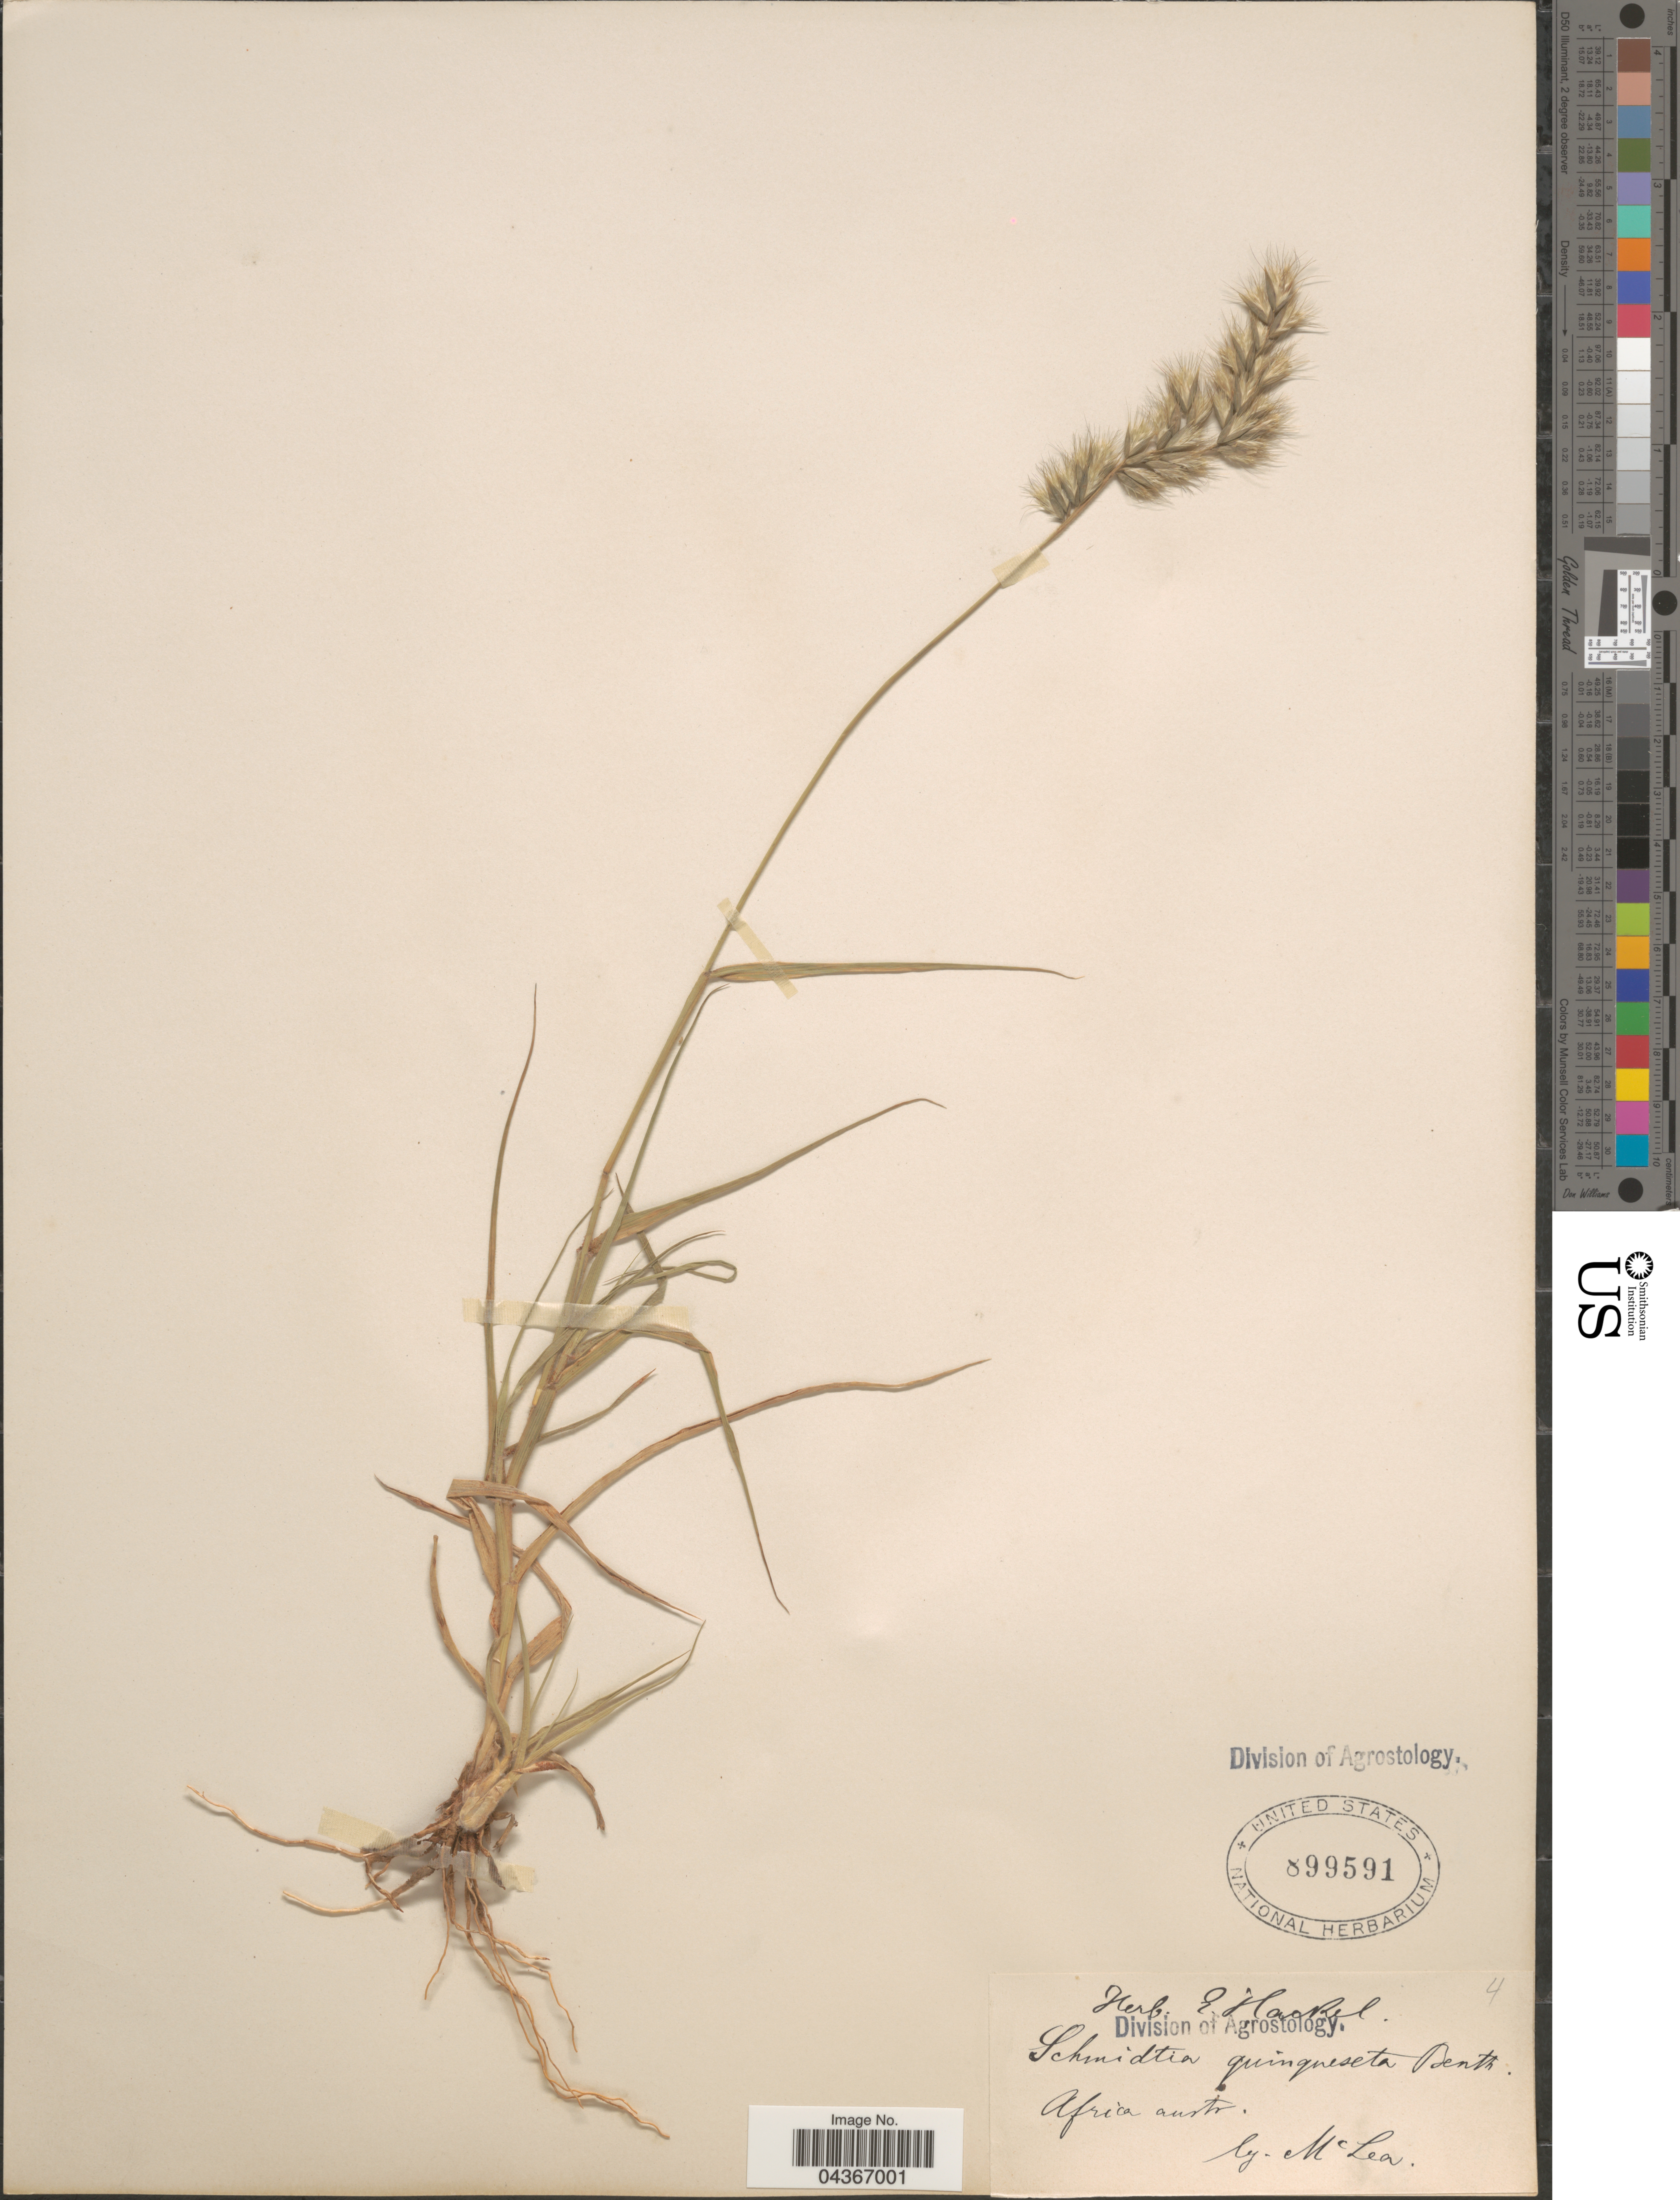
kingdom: Plantae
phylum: Tracheophyta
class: Liliopsida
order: Poales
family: Poaceae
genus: Schmidtia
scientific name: Schmidtia pappophoroides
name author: Steud. ex J.A. Schmidt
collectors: -. McLean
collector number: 4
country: South Africa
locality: Africa austr.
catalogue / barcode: US 899591